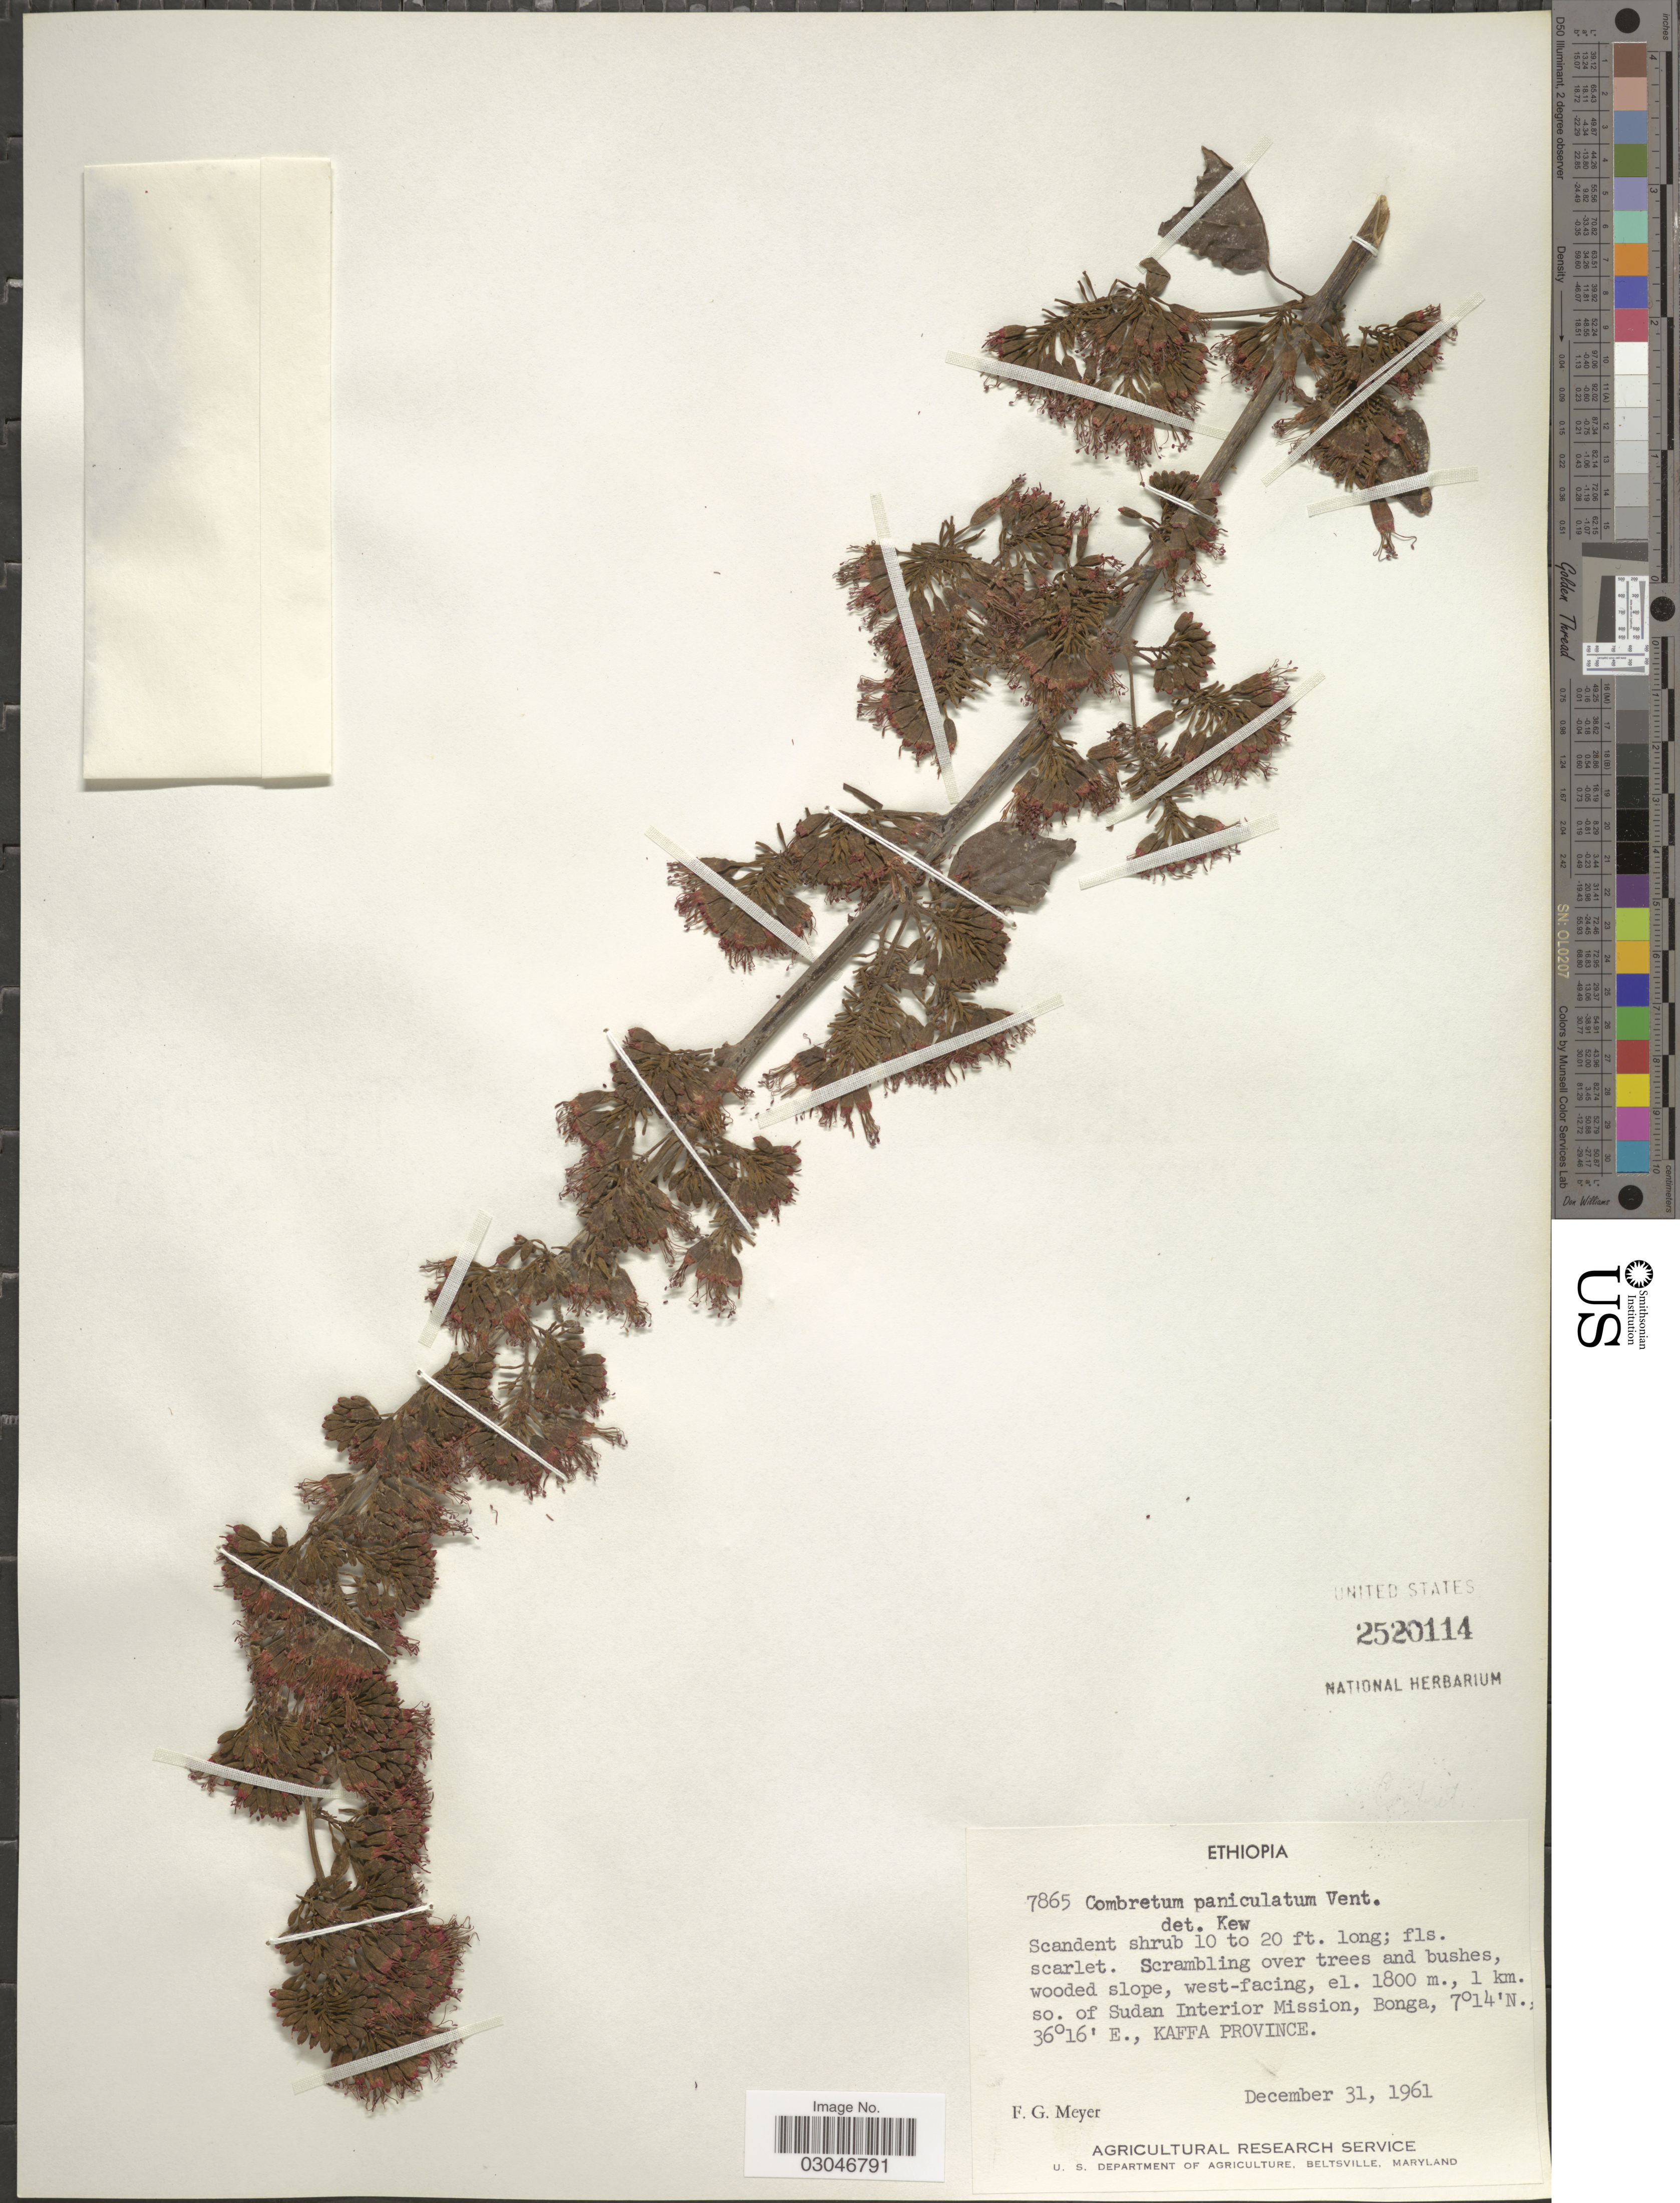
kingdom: Plantae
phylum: Tracheophyta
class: Magnoliopsida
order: Myrtales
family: Combretaceae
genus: Combretum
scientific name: Combretum paniculatum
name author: Vent.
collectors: F. G. Meyer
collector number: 7865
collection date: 1961-12-31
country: Ethiopia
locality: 1 km. so. of Sudan Interior Mission, Bonga, Kaffa Province.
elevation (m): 1800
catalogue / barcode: US 2520114